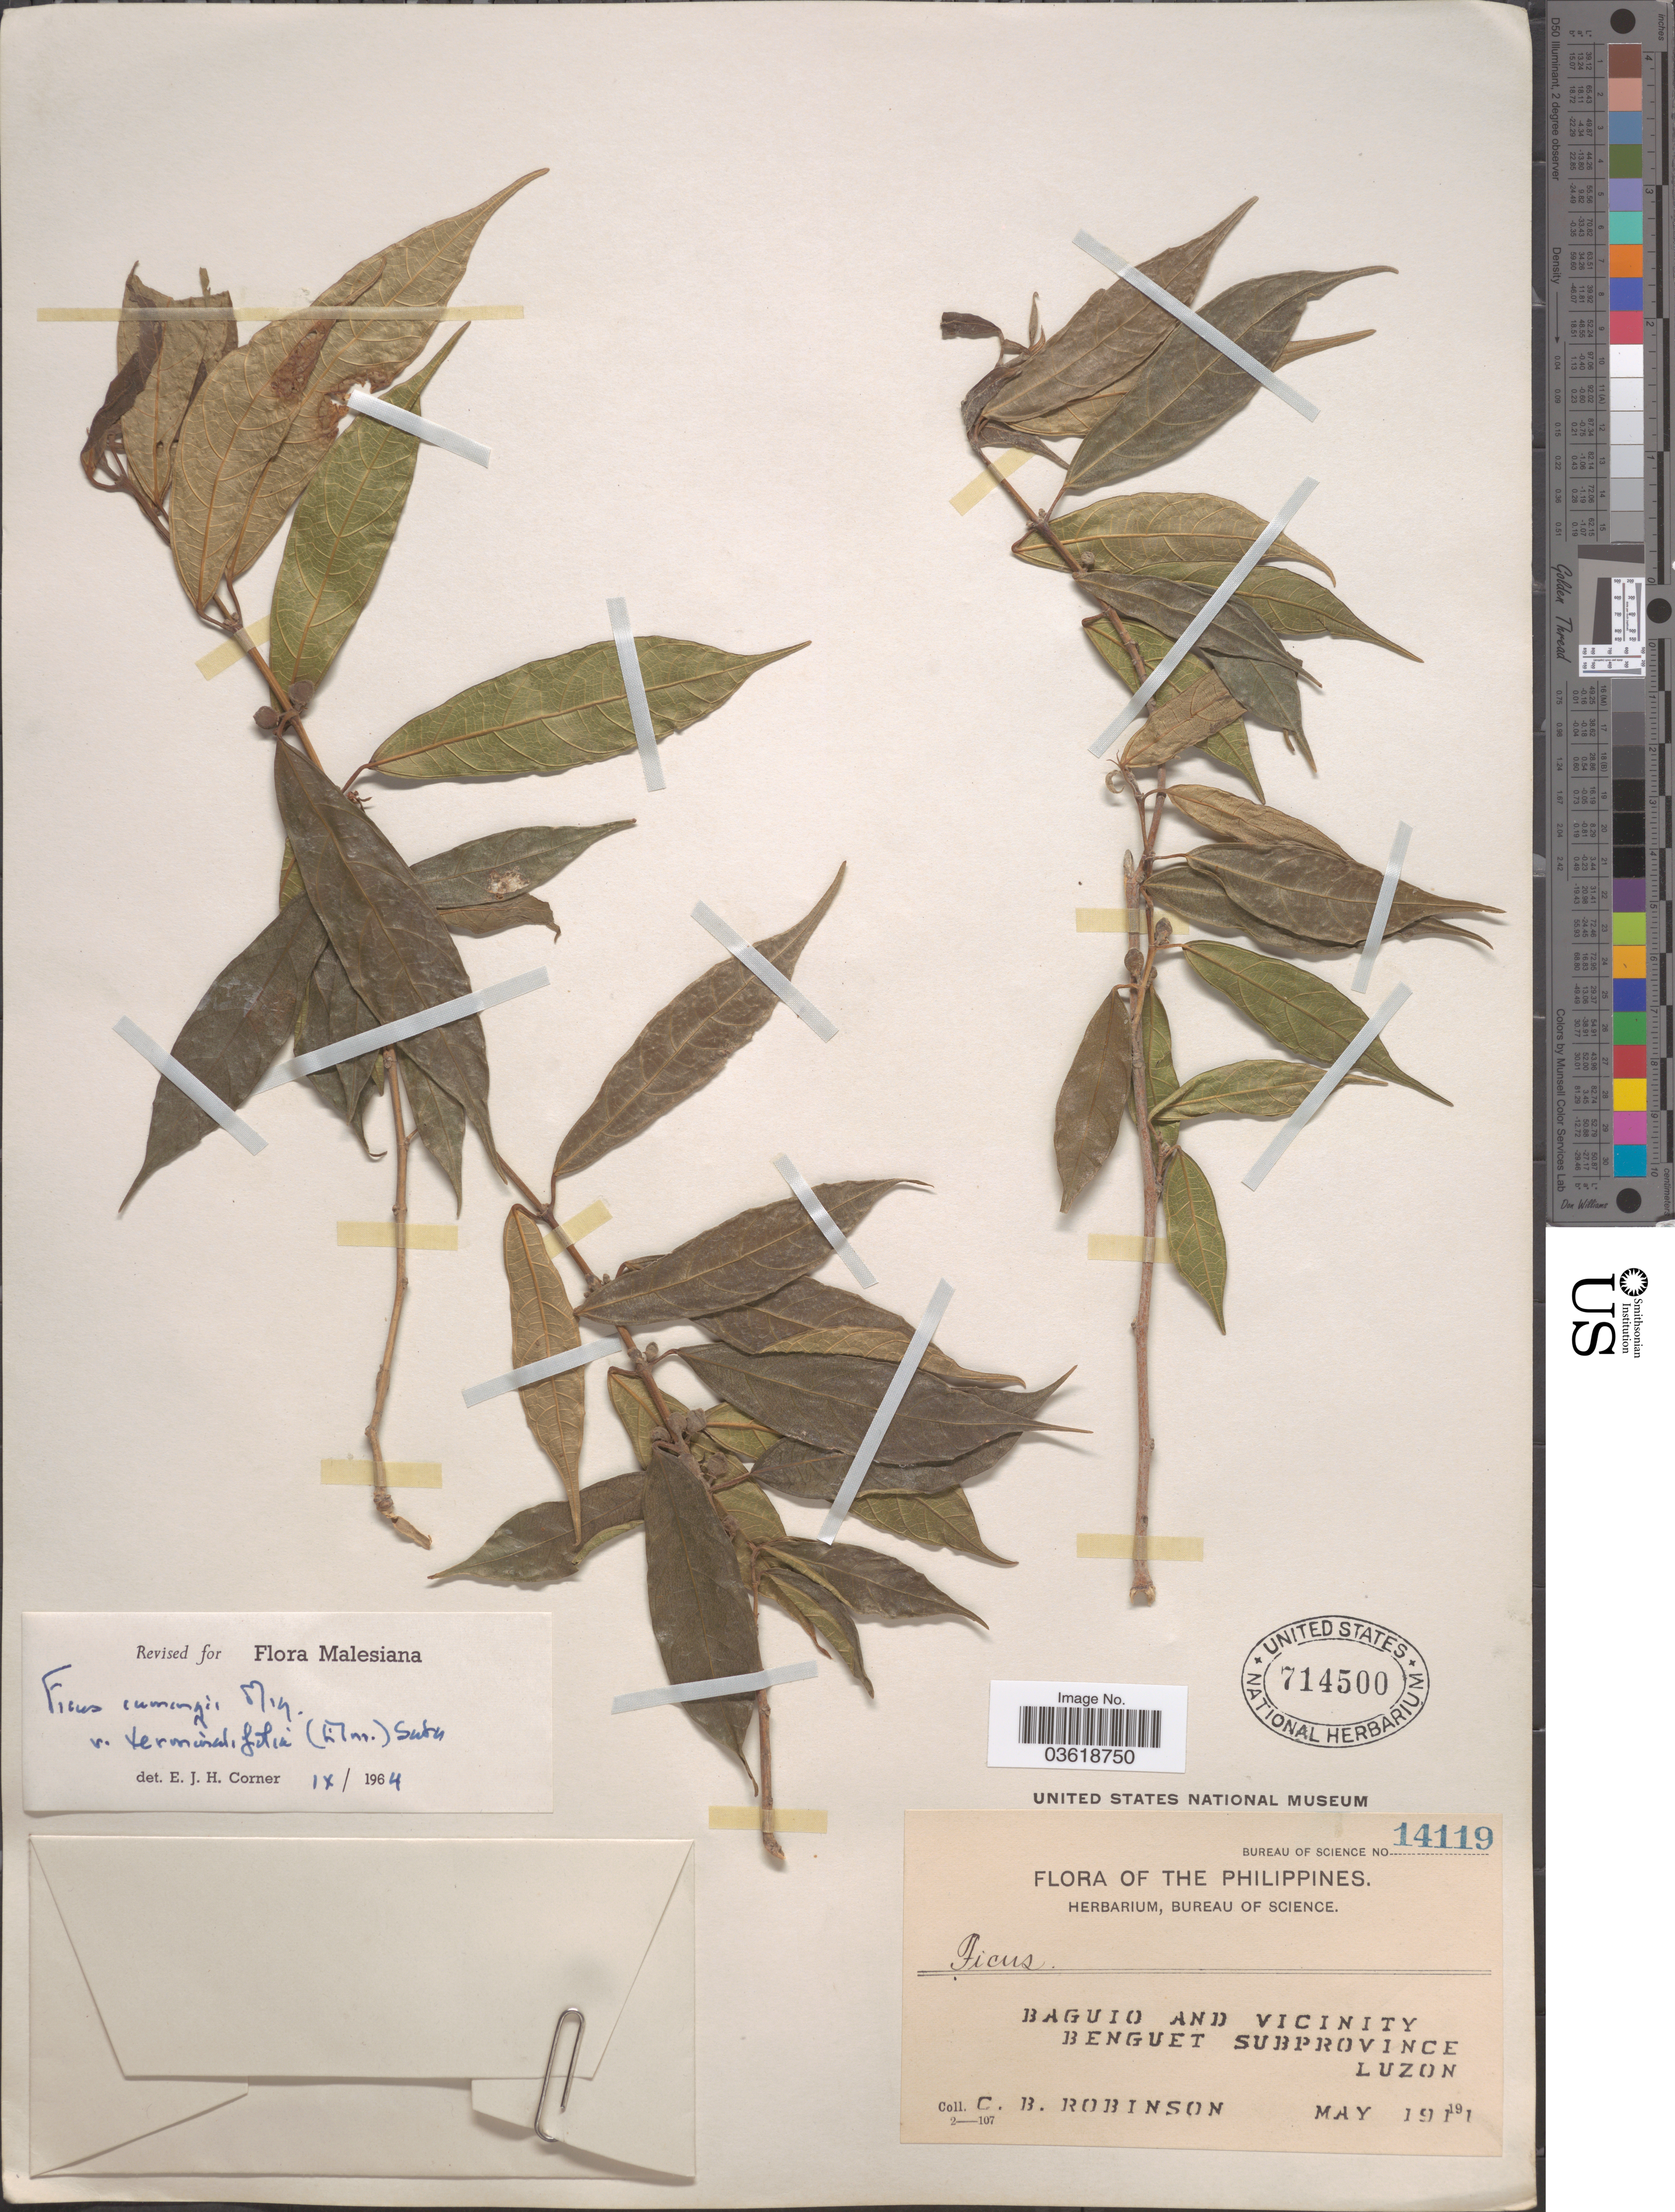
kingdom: Plantae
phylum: Tracheophyta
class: Magnoliopsida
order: Rosales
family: Moraceae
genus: Ficus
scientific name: Ficus cumingii var. terminalifolia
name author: (Elmer) Sata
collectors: C. Robinson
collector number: Bureau of Science 14119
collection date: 1911-05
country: Philippines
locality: Baguio and vicinity. Benguet Subprovince. Luzon.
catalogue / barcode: US 714500